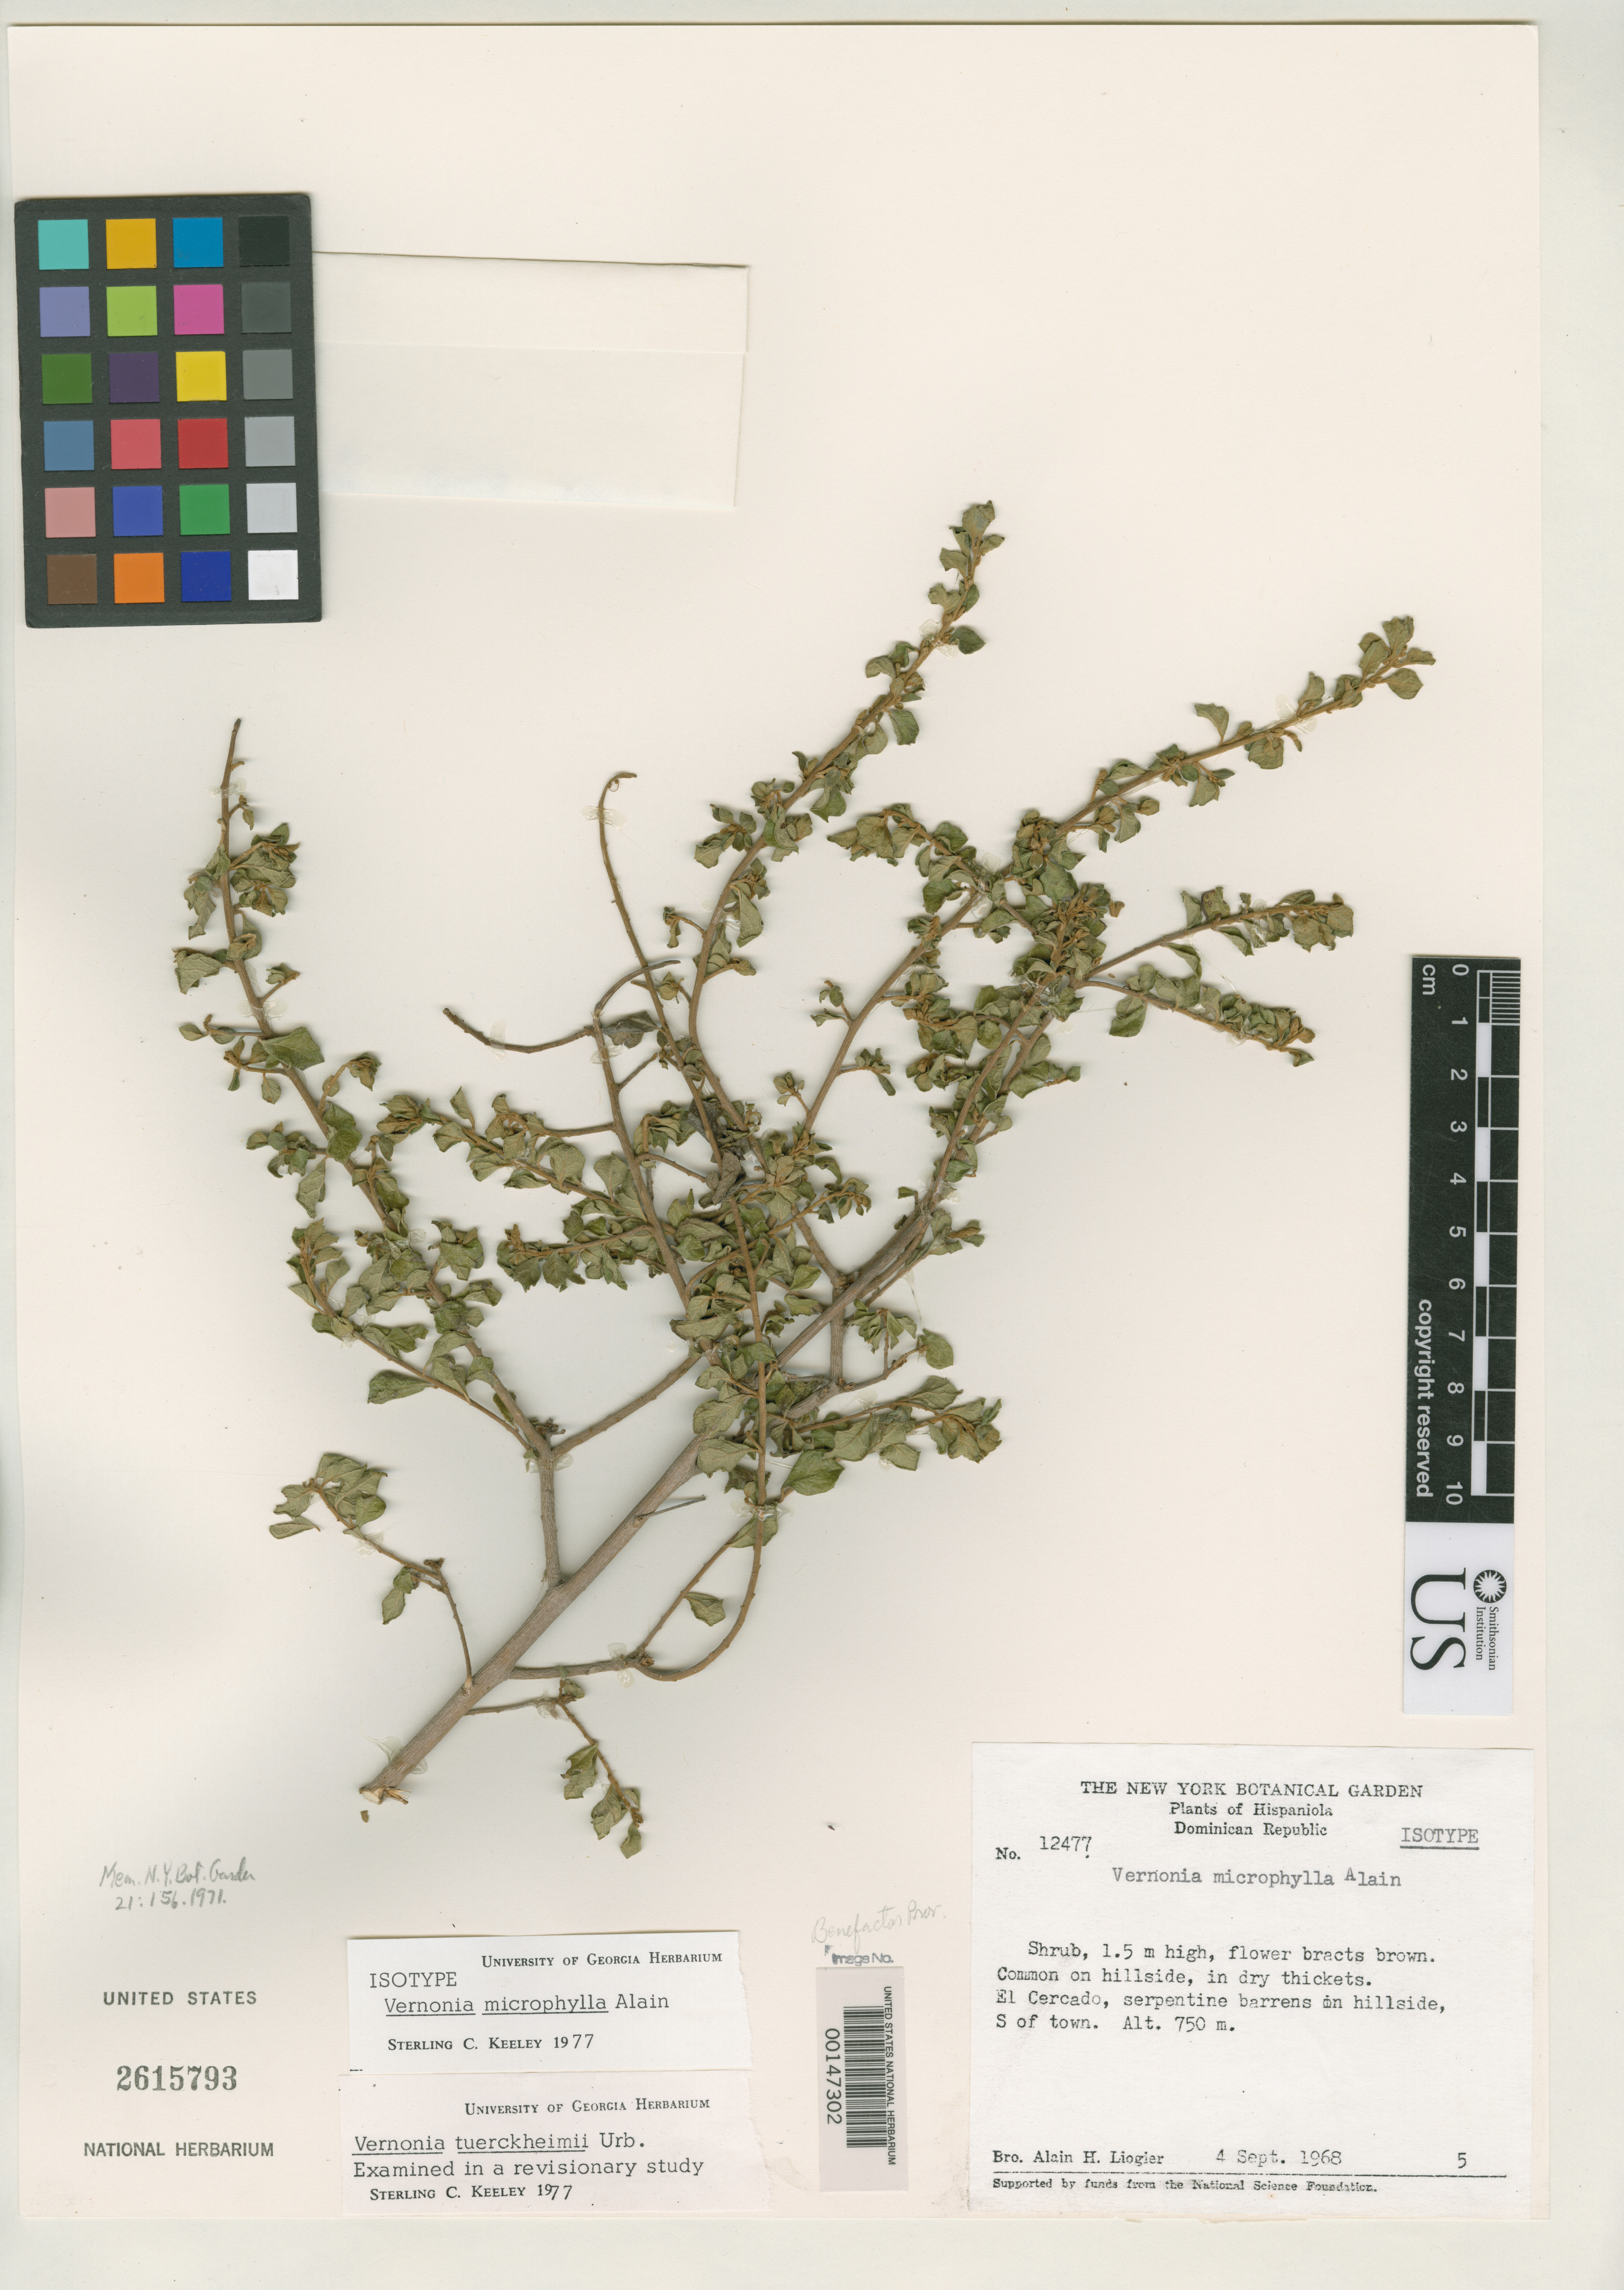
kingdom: Plantae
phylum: Tracheophyta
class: Magnoliopsida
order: Asterales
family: Asteraceae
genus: Vernonia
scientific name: Vernonia microphylla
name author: Alain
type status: Isotype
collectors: A. H. Liogier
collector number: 12477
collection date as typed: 04 Sep 1968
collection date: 1968-09-04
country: Dominican Republic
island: Hispaniola Island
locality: El Cercado.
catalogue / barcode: US 2615793